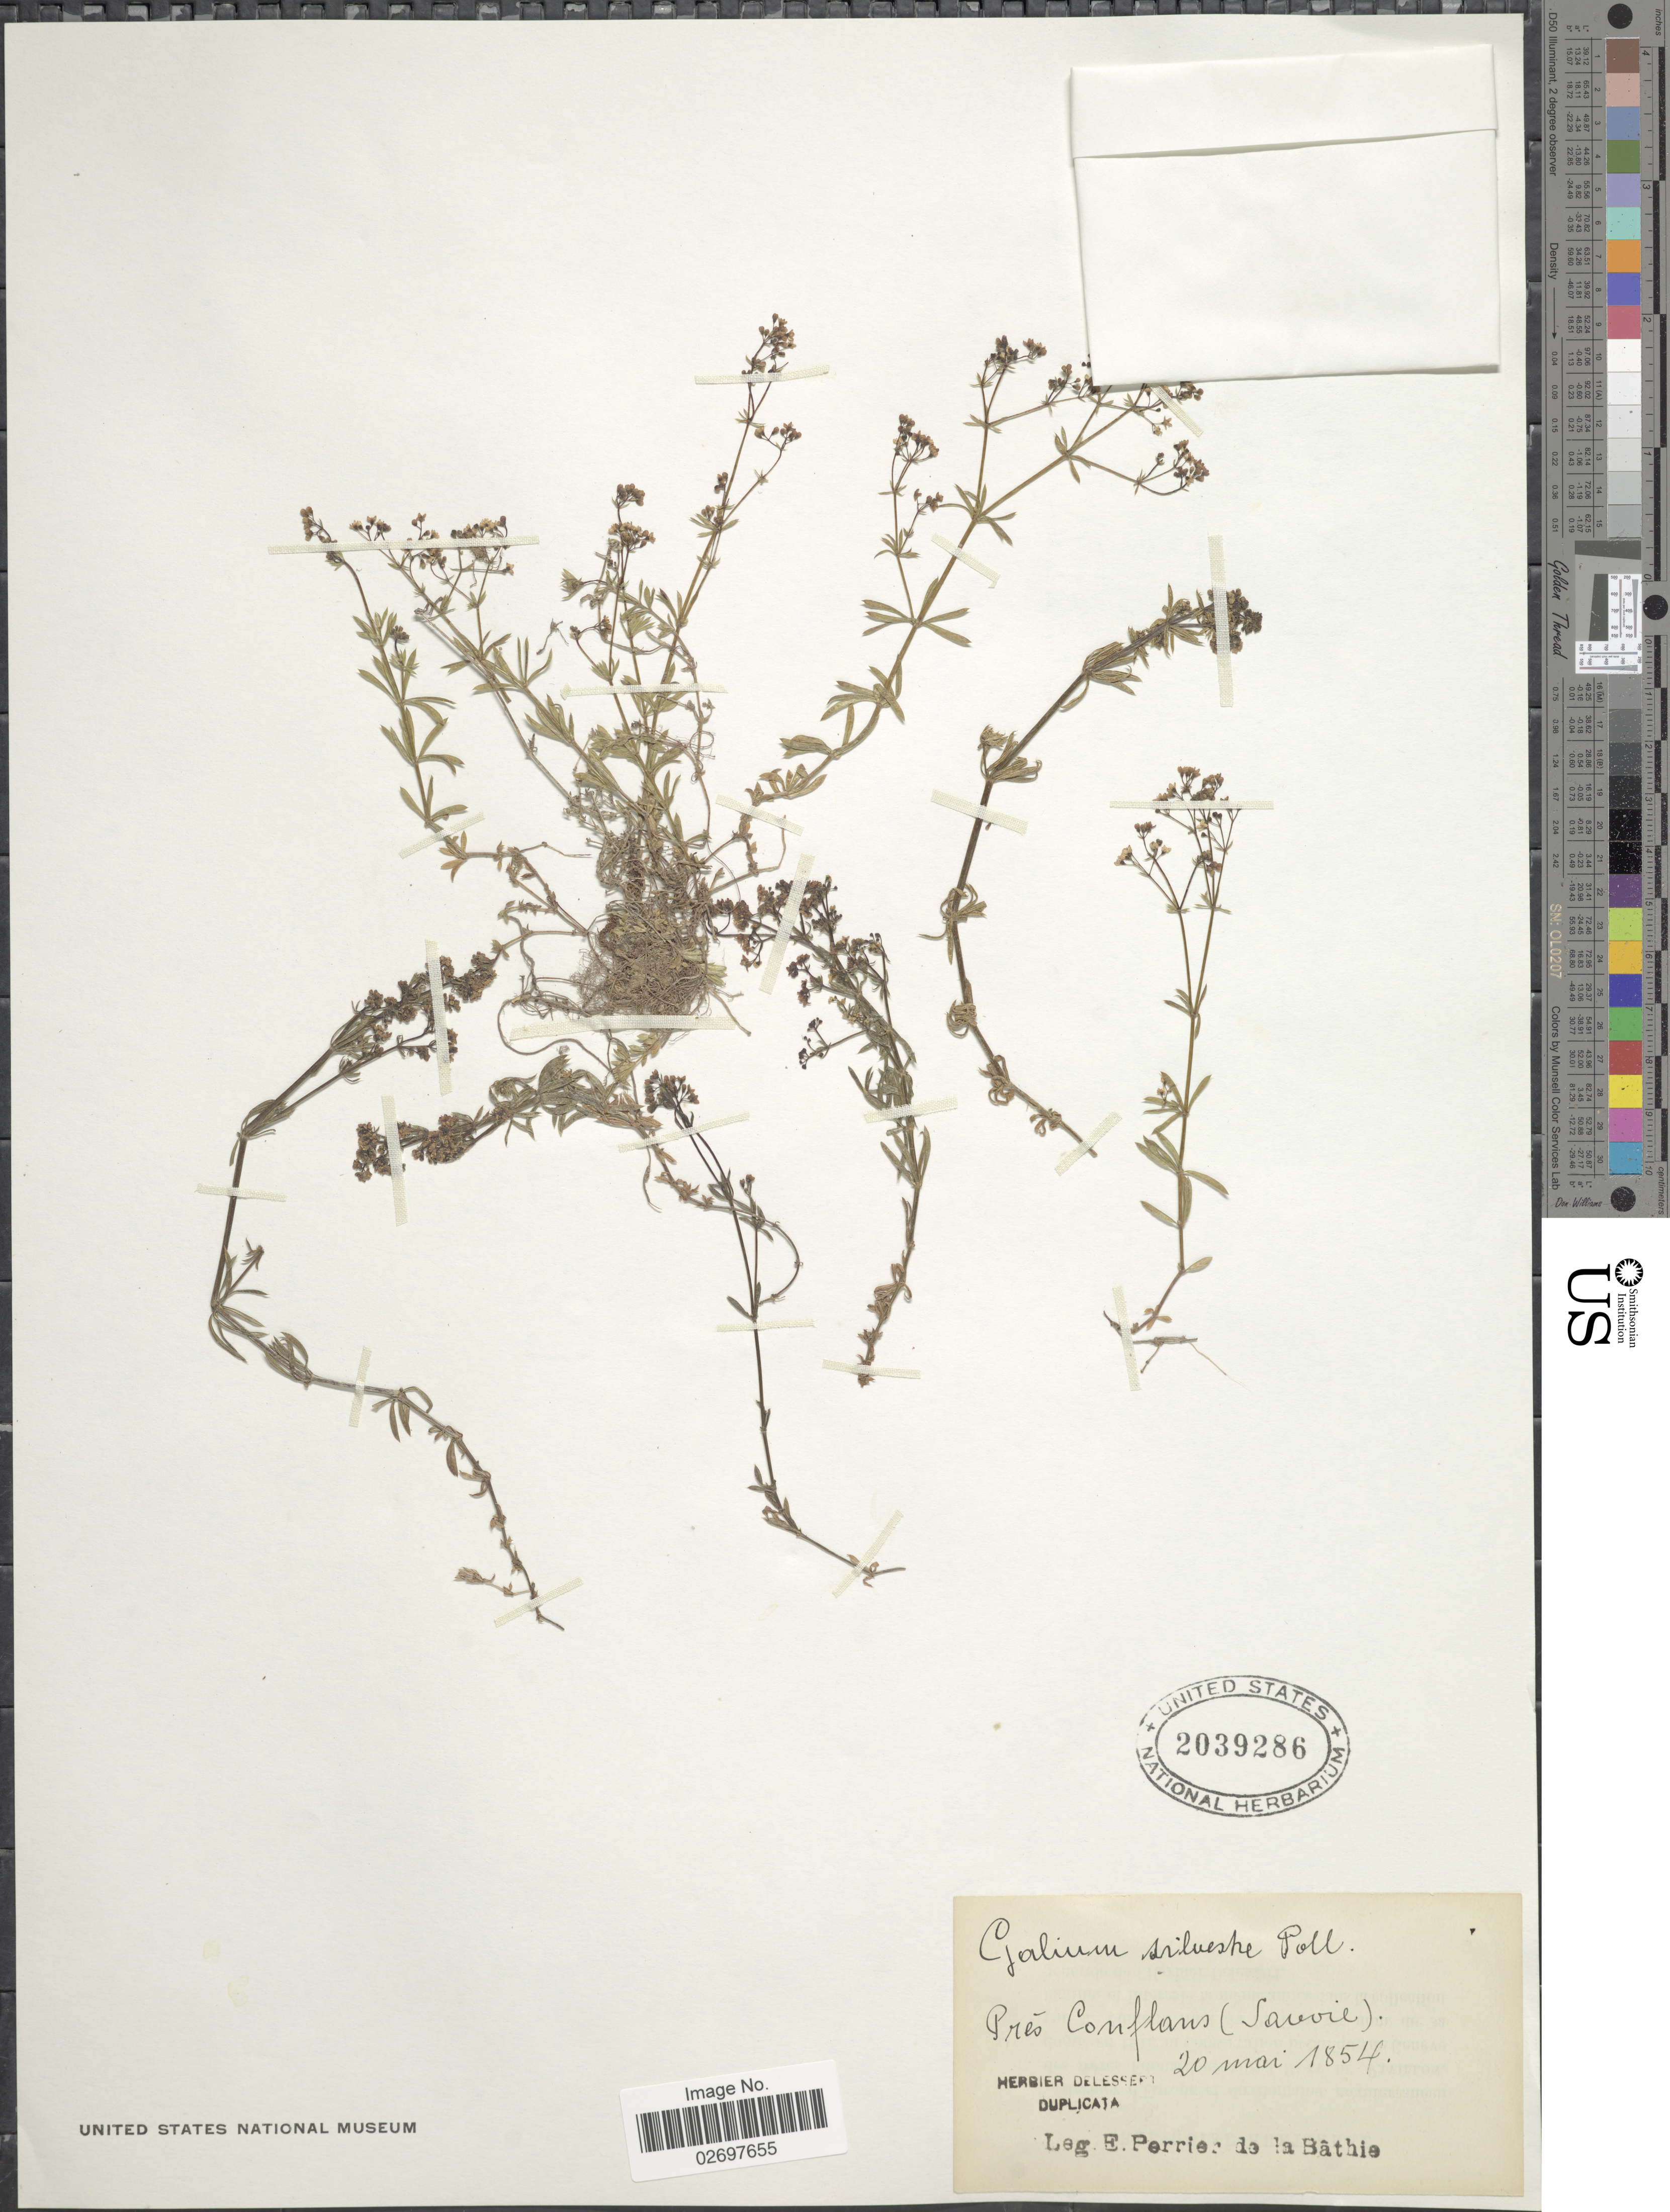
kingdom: Plantae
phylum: Tracheophyta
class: Magnoliopsida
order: Gentianales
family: Rubiaceae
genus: Galium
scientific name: Galium sylvestre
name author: Scop.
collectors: E. Perrier de la Bâthie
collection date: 1854-05-20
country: France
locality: Pres Conflans (Savoie)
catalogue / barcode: US 2039286